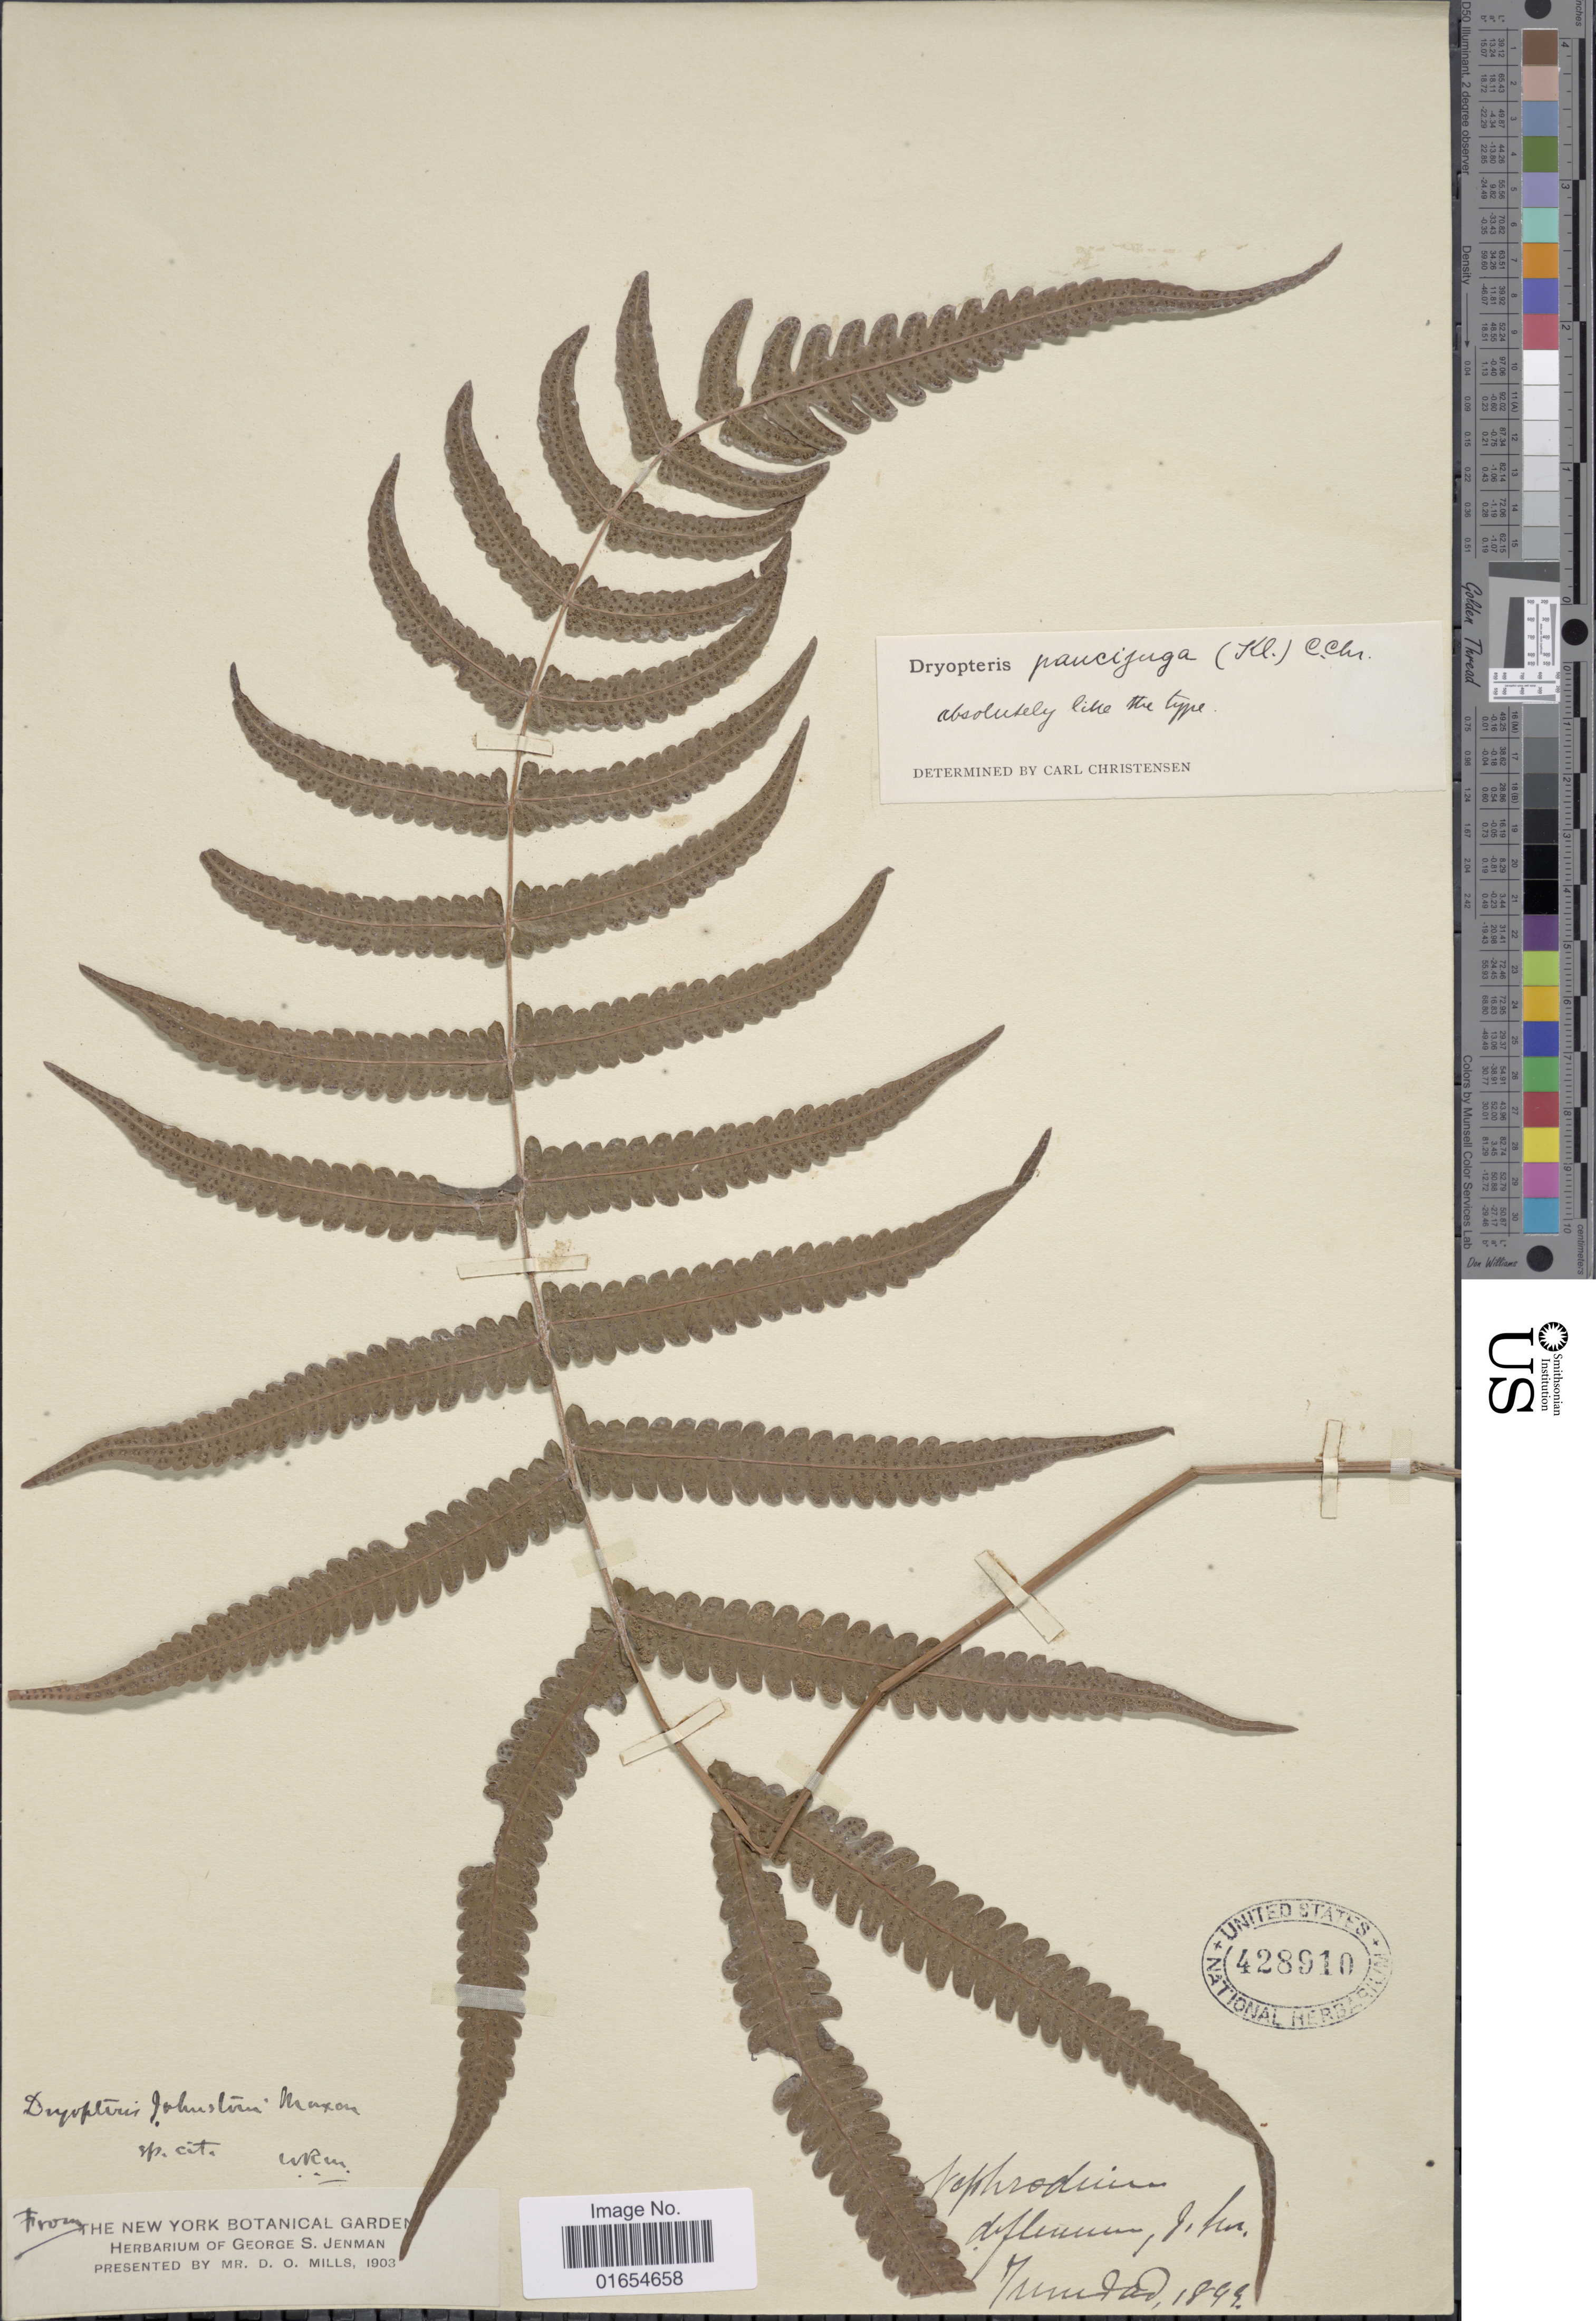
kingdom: Plantae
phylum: Tracheophyta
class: Polypodiopsida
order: Polypodiales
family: Thelypteridaceae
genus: Goniopteris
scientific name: Goniopteris paucijuga (Klotzsch) comb. nov., ined 2015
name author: (Klotzsch)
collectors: D. Mills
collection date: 1899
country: Trinidad and Tobago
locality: Trinidad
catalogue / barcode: US 428910